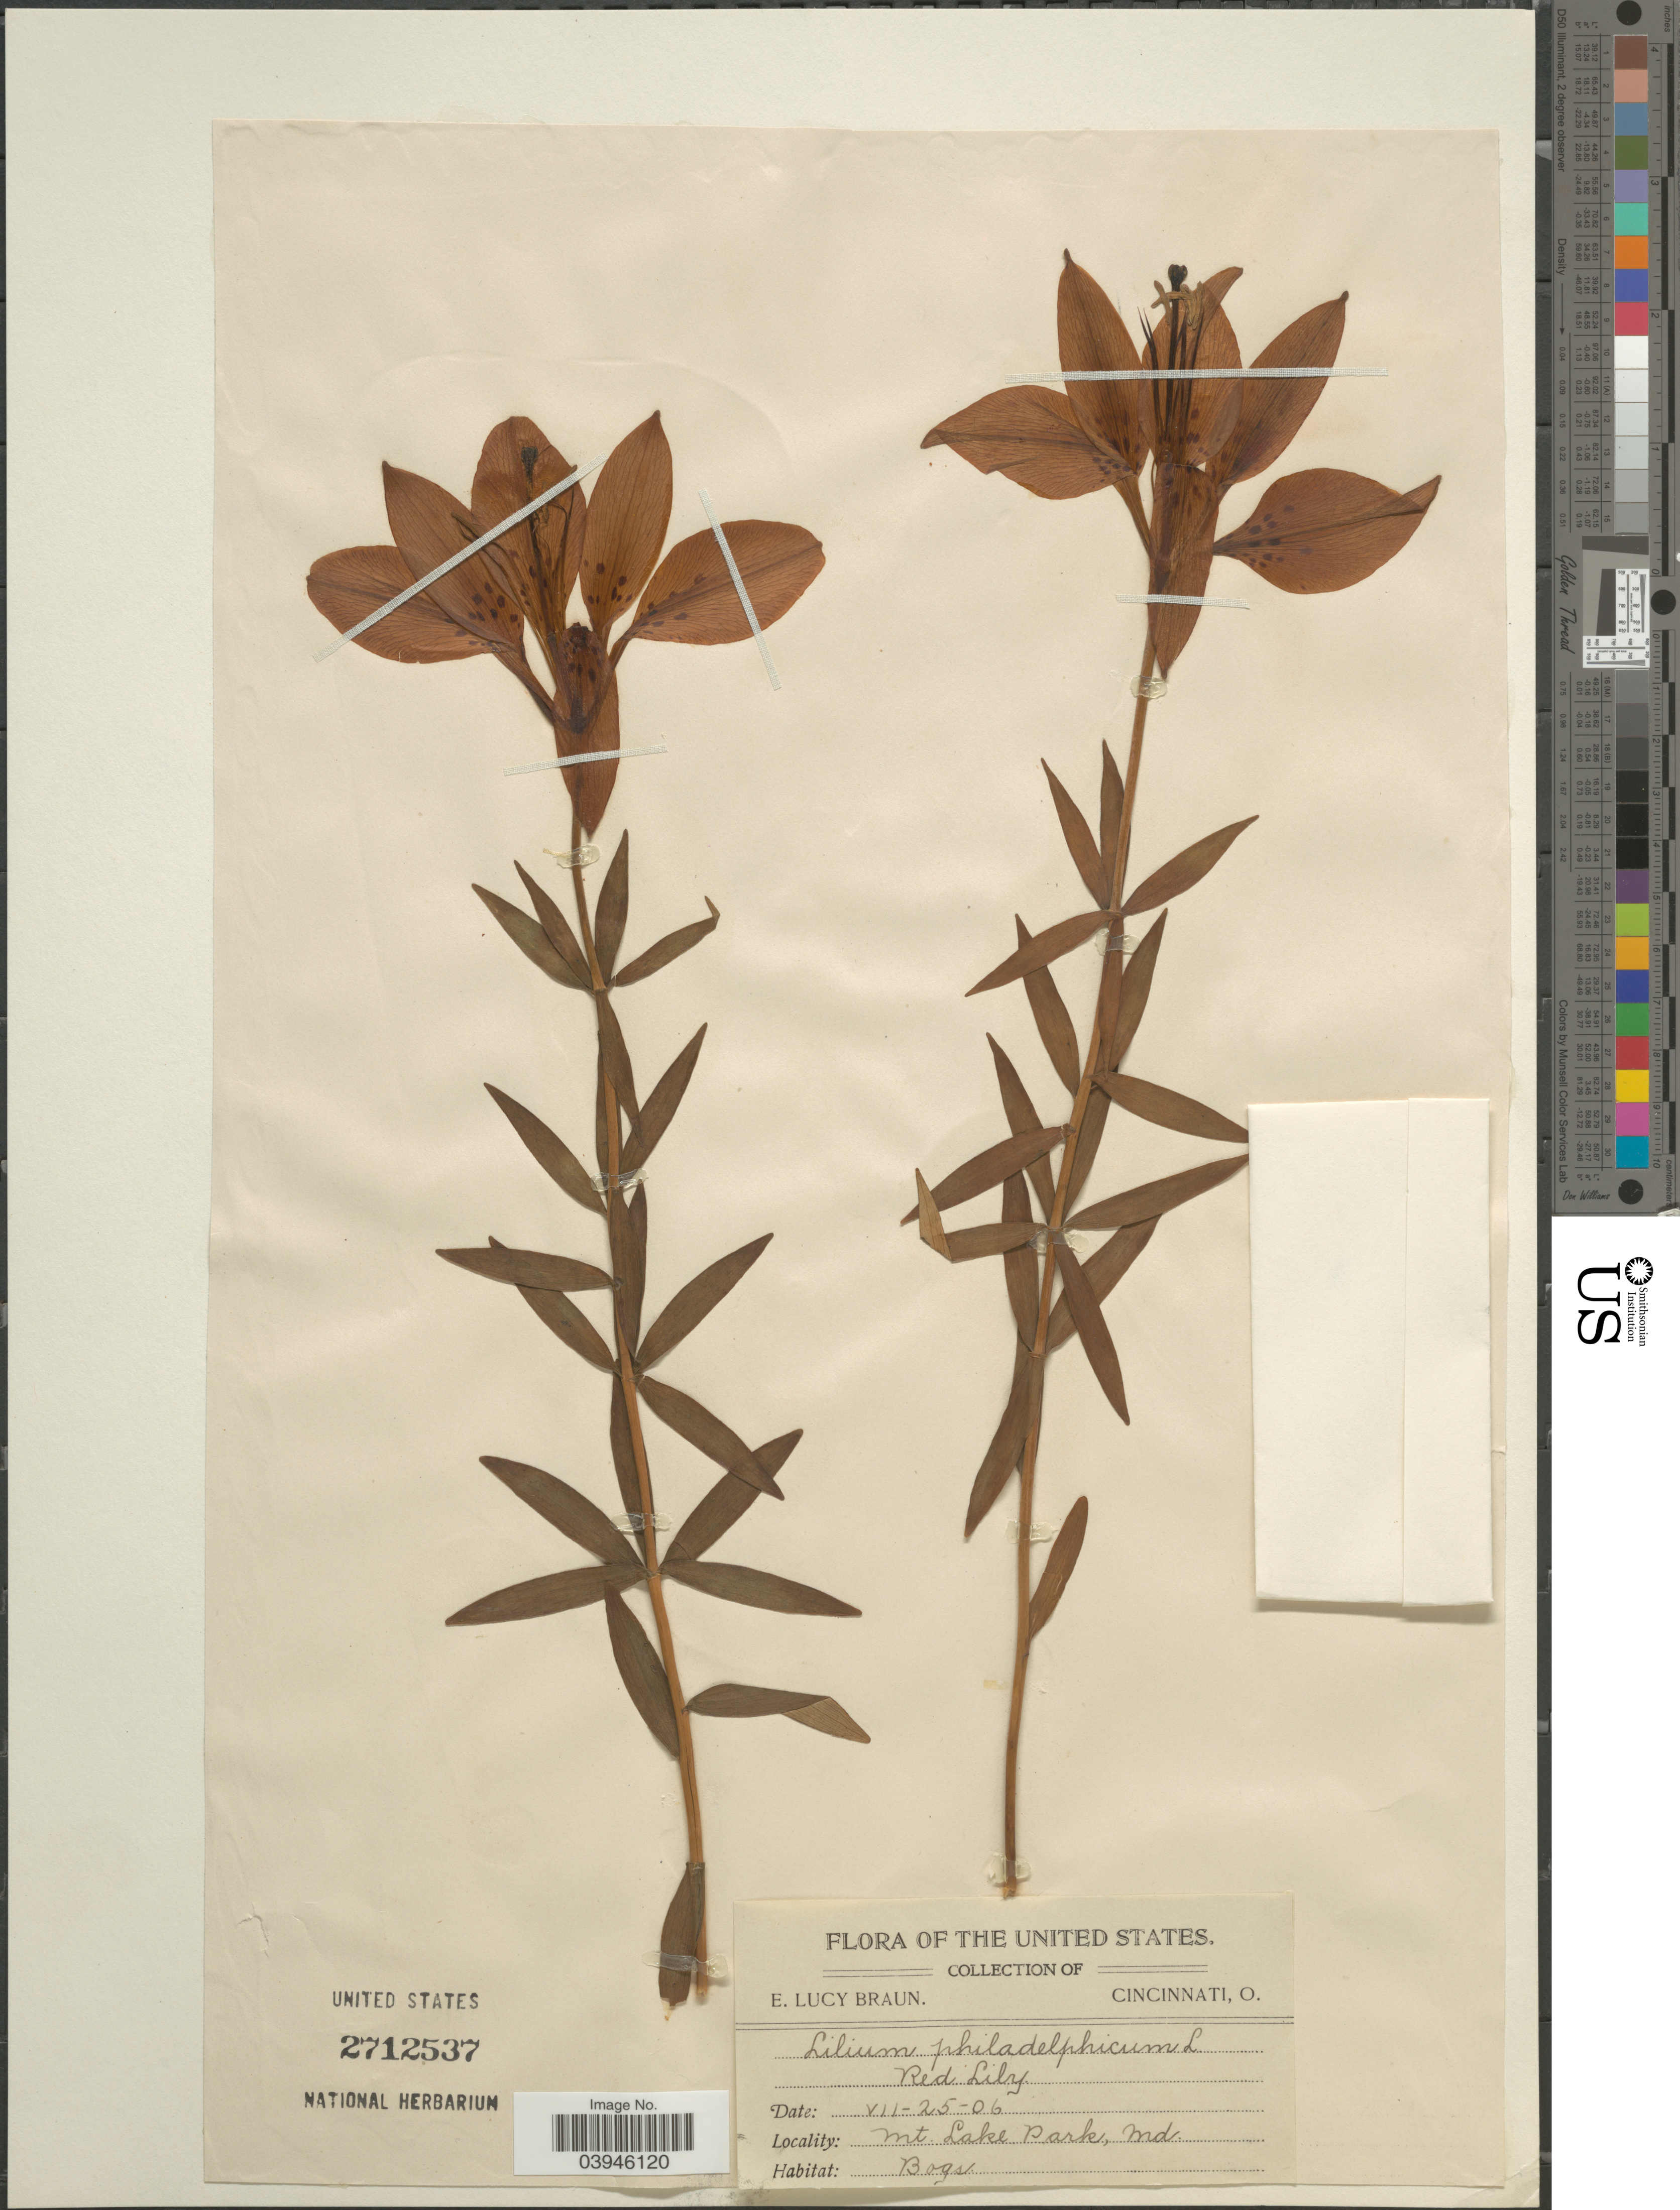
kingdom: Plantae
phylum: Tracheophyta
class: Liliopsida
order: Liliales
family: Liliaceae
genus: Lilium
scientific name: Lilium philadelphicum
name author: L.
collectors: E. L. Braun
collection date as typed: Transcribed d/m/y: 25/7/6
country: United States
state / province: Maryland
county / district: Garrett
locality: Mt. Lake Park.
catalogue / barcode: US 2712537